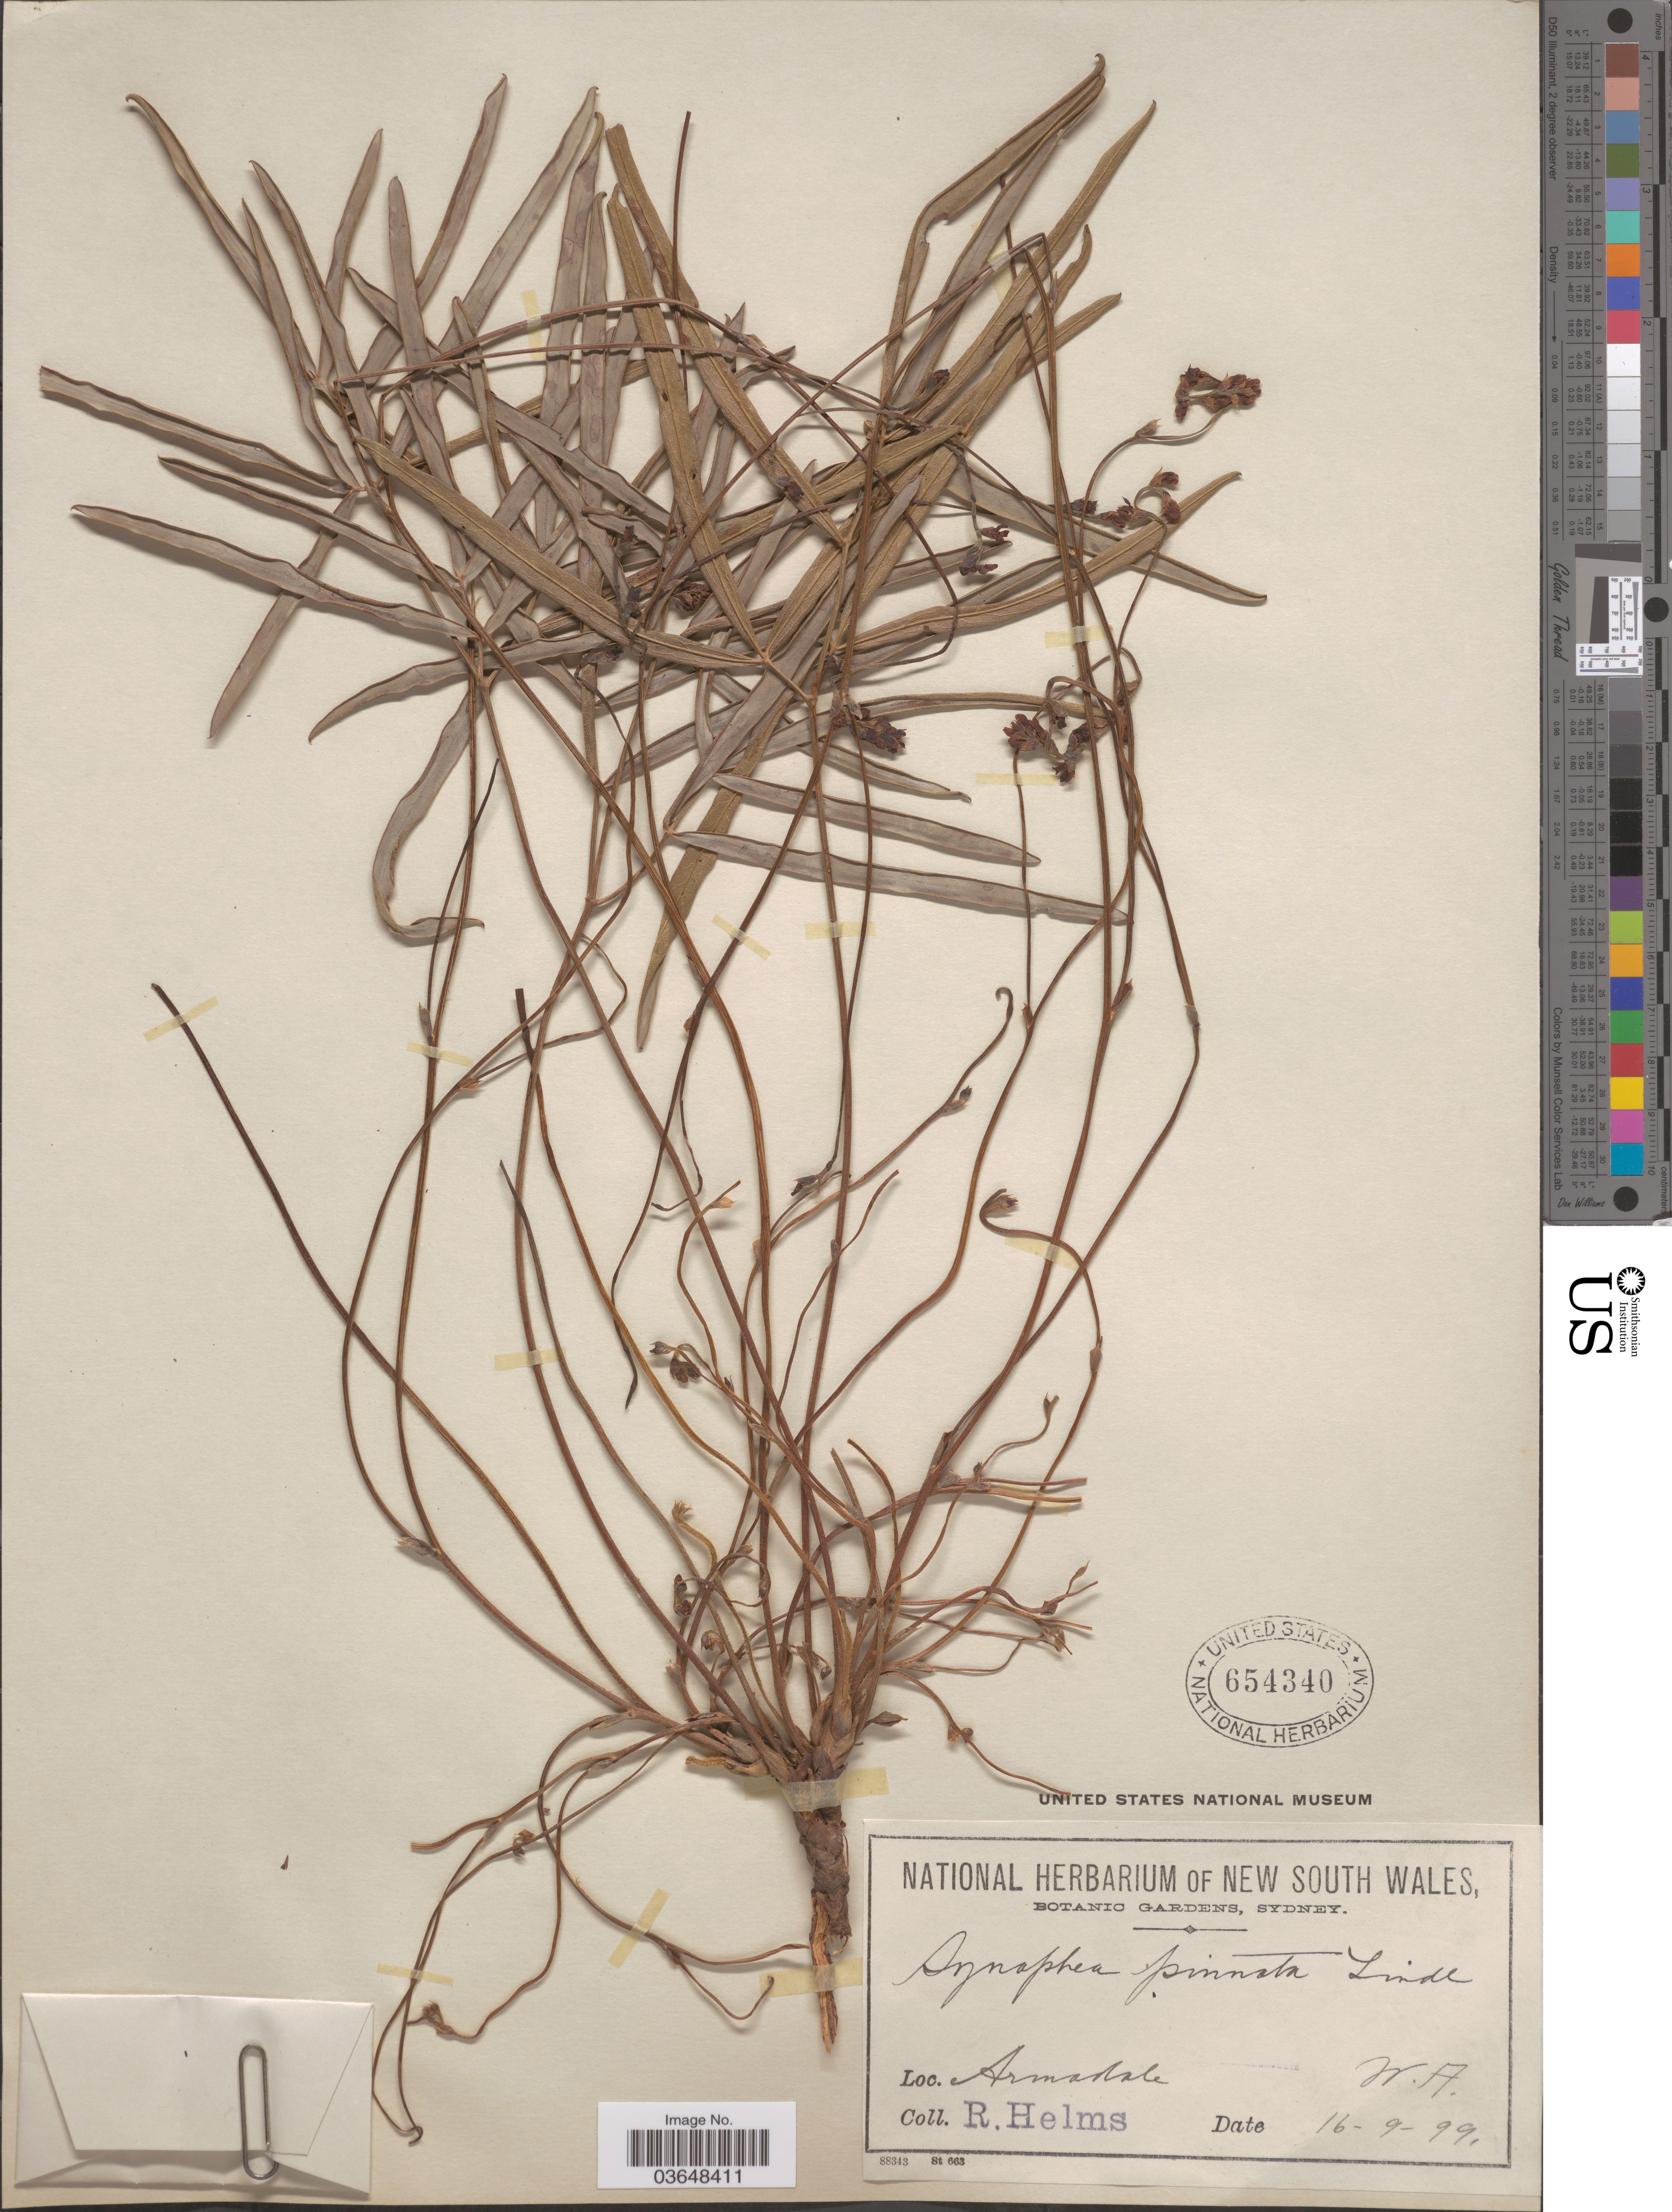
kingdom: Plantae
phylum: Tracheophyta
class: Magnoliopsida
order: Proteales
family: Proteaceae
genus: Synaphea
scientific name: Synaphea pinnata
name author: Lindl.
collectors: R. Helms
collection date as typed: Transcribed d/m/y: 16/9/99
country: Australia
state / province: Western Australia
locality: Armadale.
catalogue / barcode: US 654340